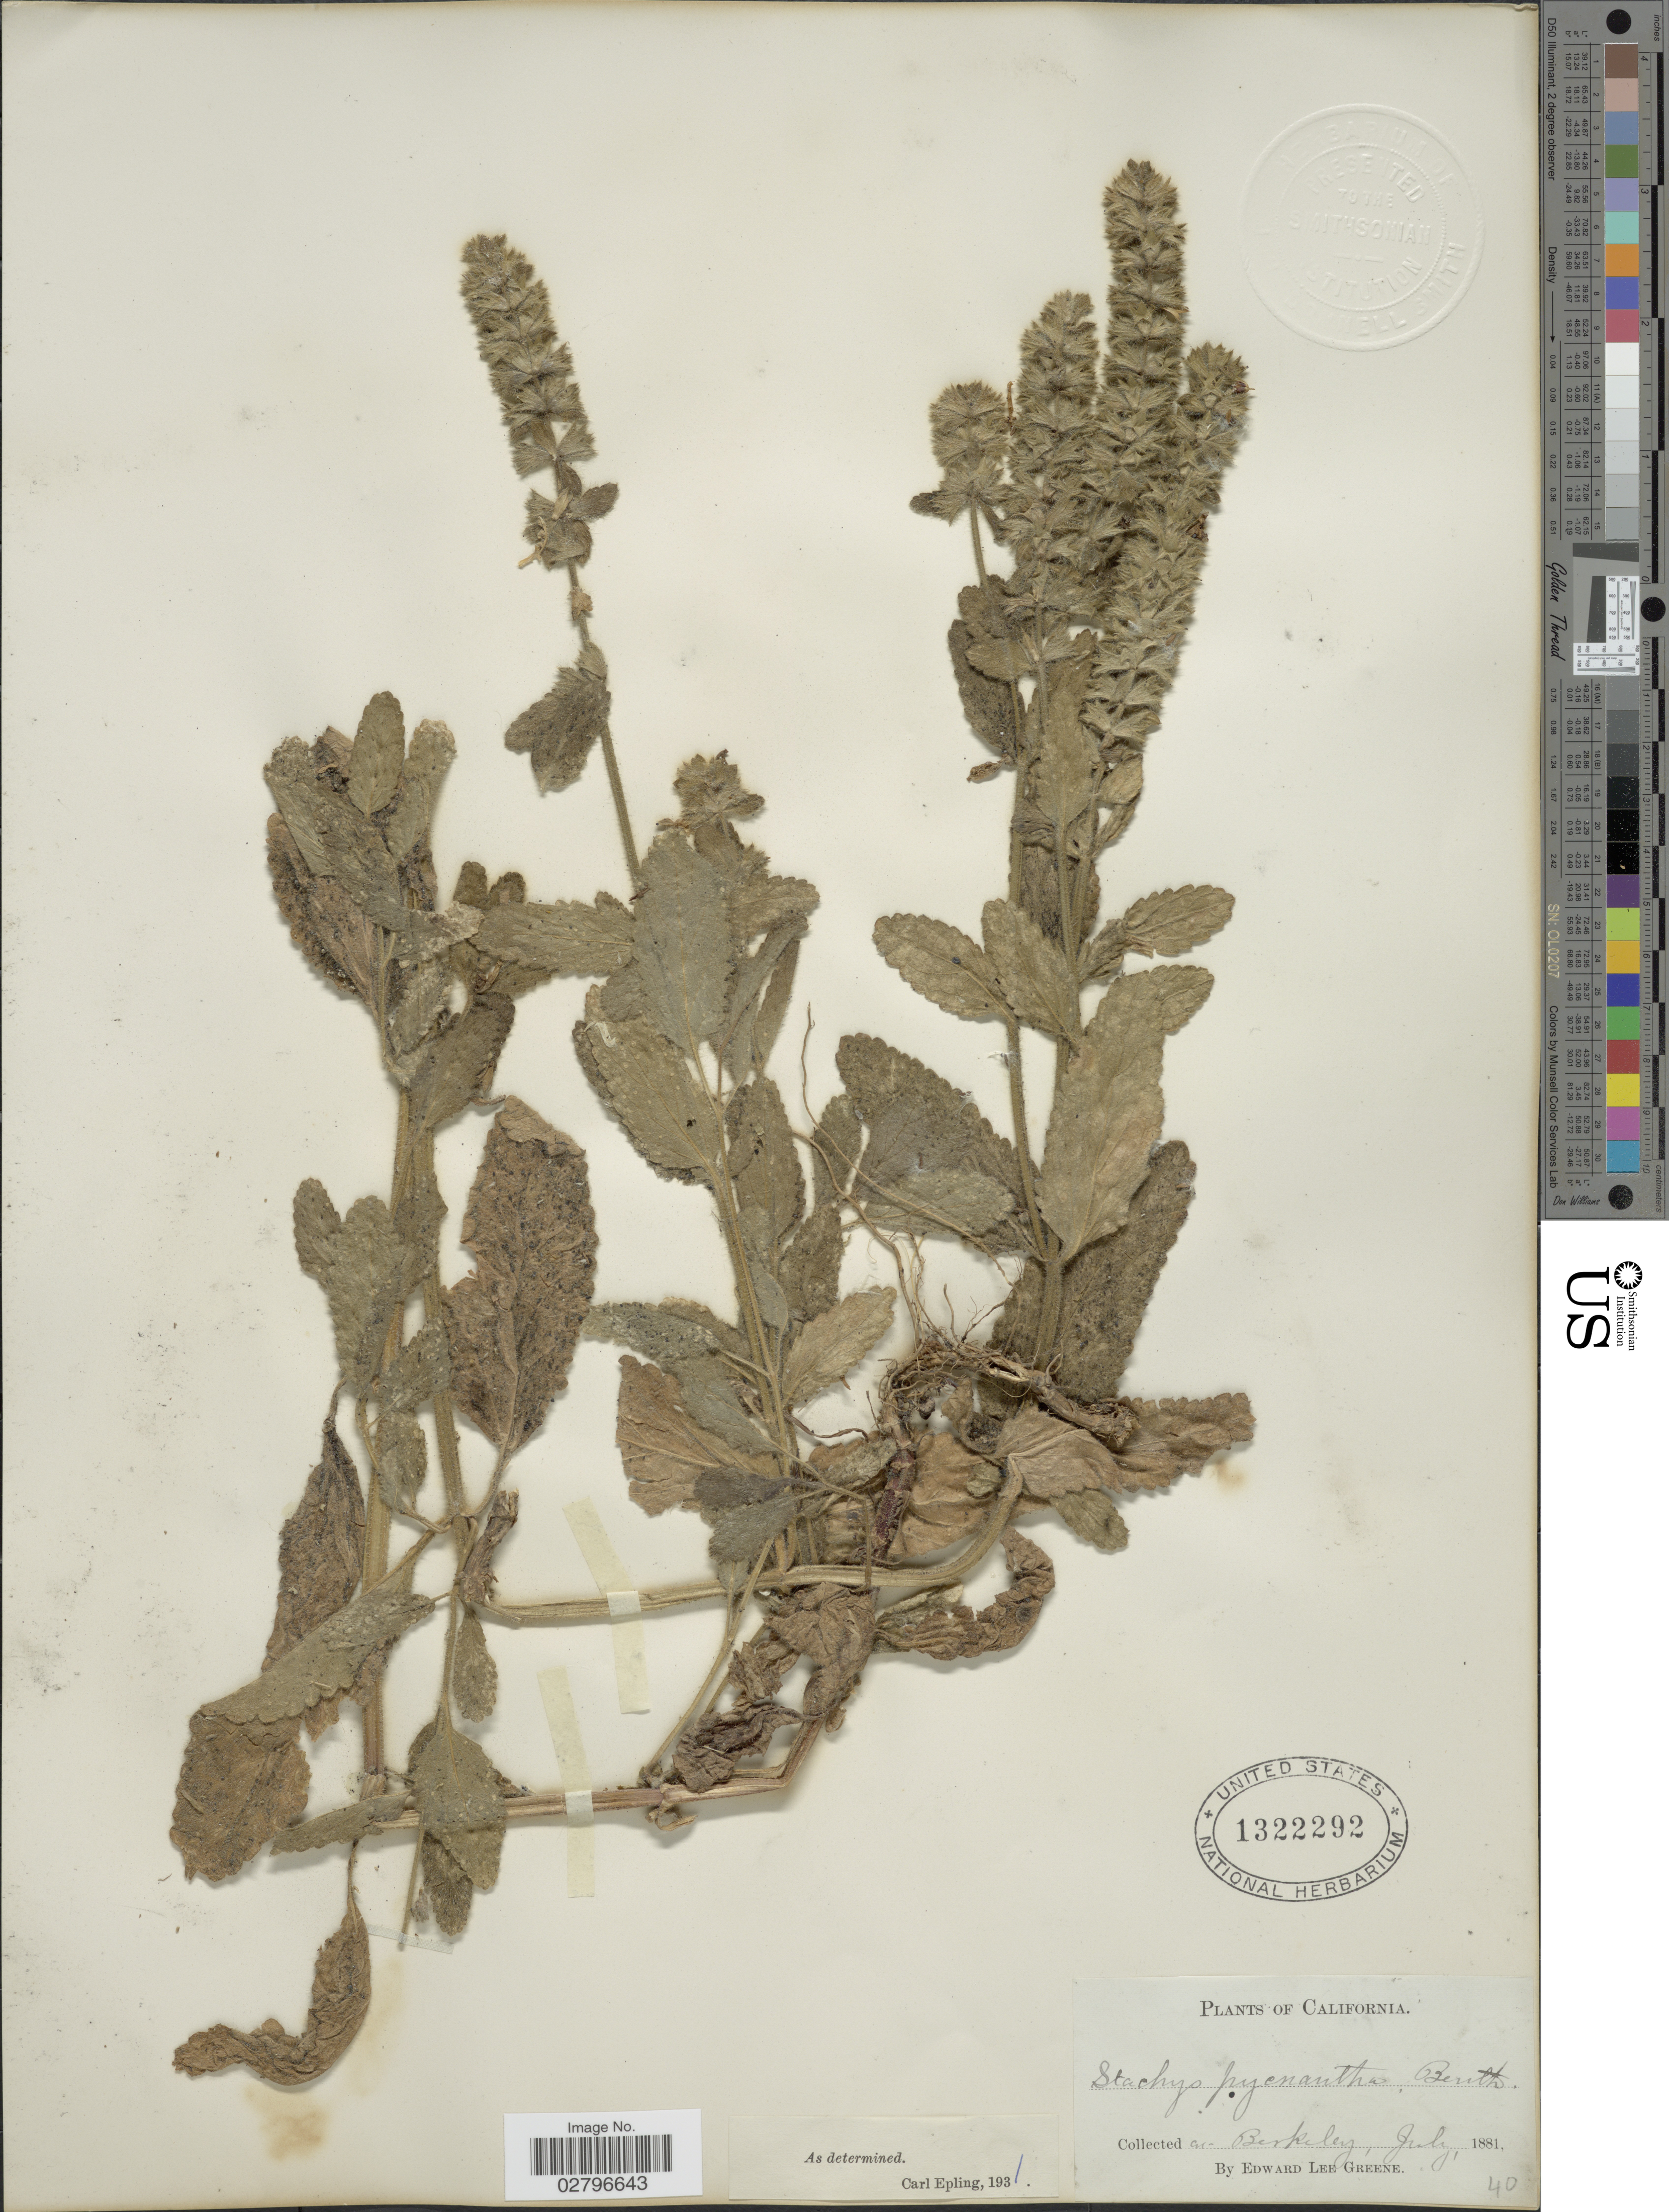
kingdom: Plantae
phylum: Tracheophyta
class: Magnoliopsida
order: Lamiales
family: Lamiaceae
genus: Stachys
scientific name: Stachys pycnantha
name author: Benth.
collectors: E. L. Greene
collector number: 40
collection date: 1881-07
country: United States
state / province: California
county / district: Alameda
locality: At Berkeley.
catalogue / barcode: US 1322292